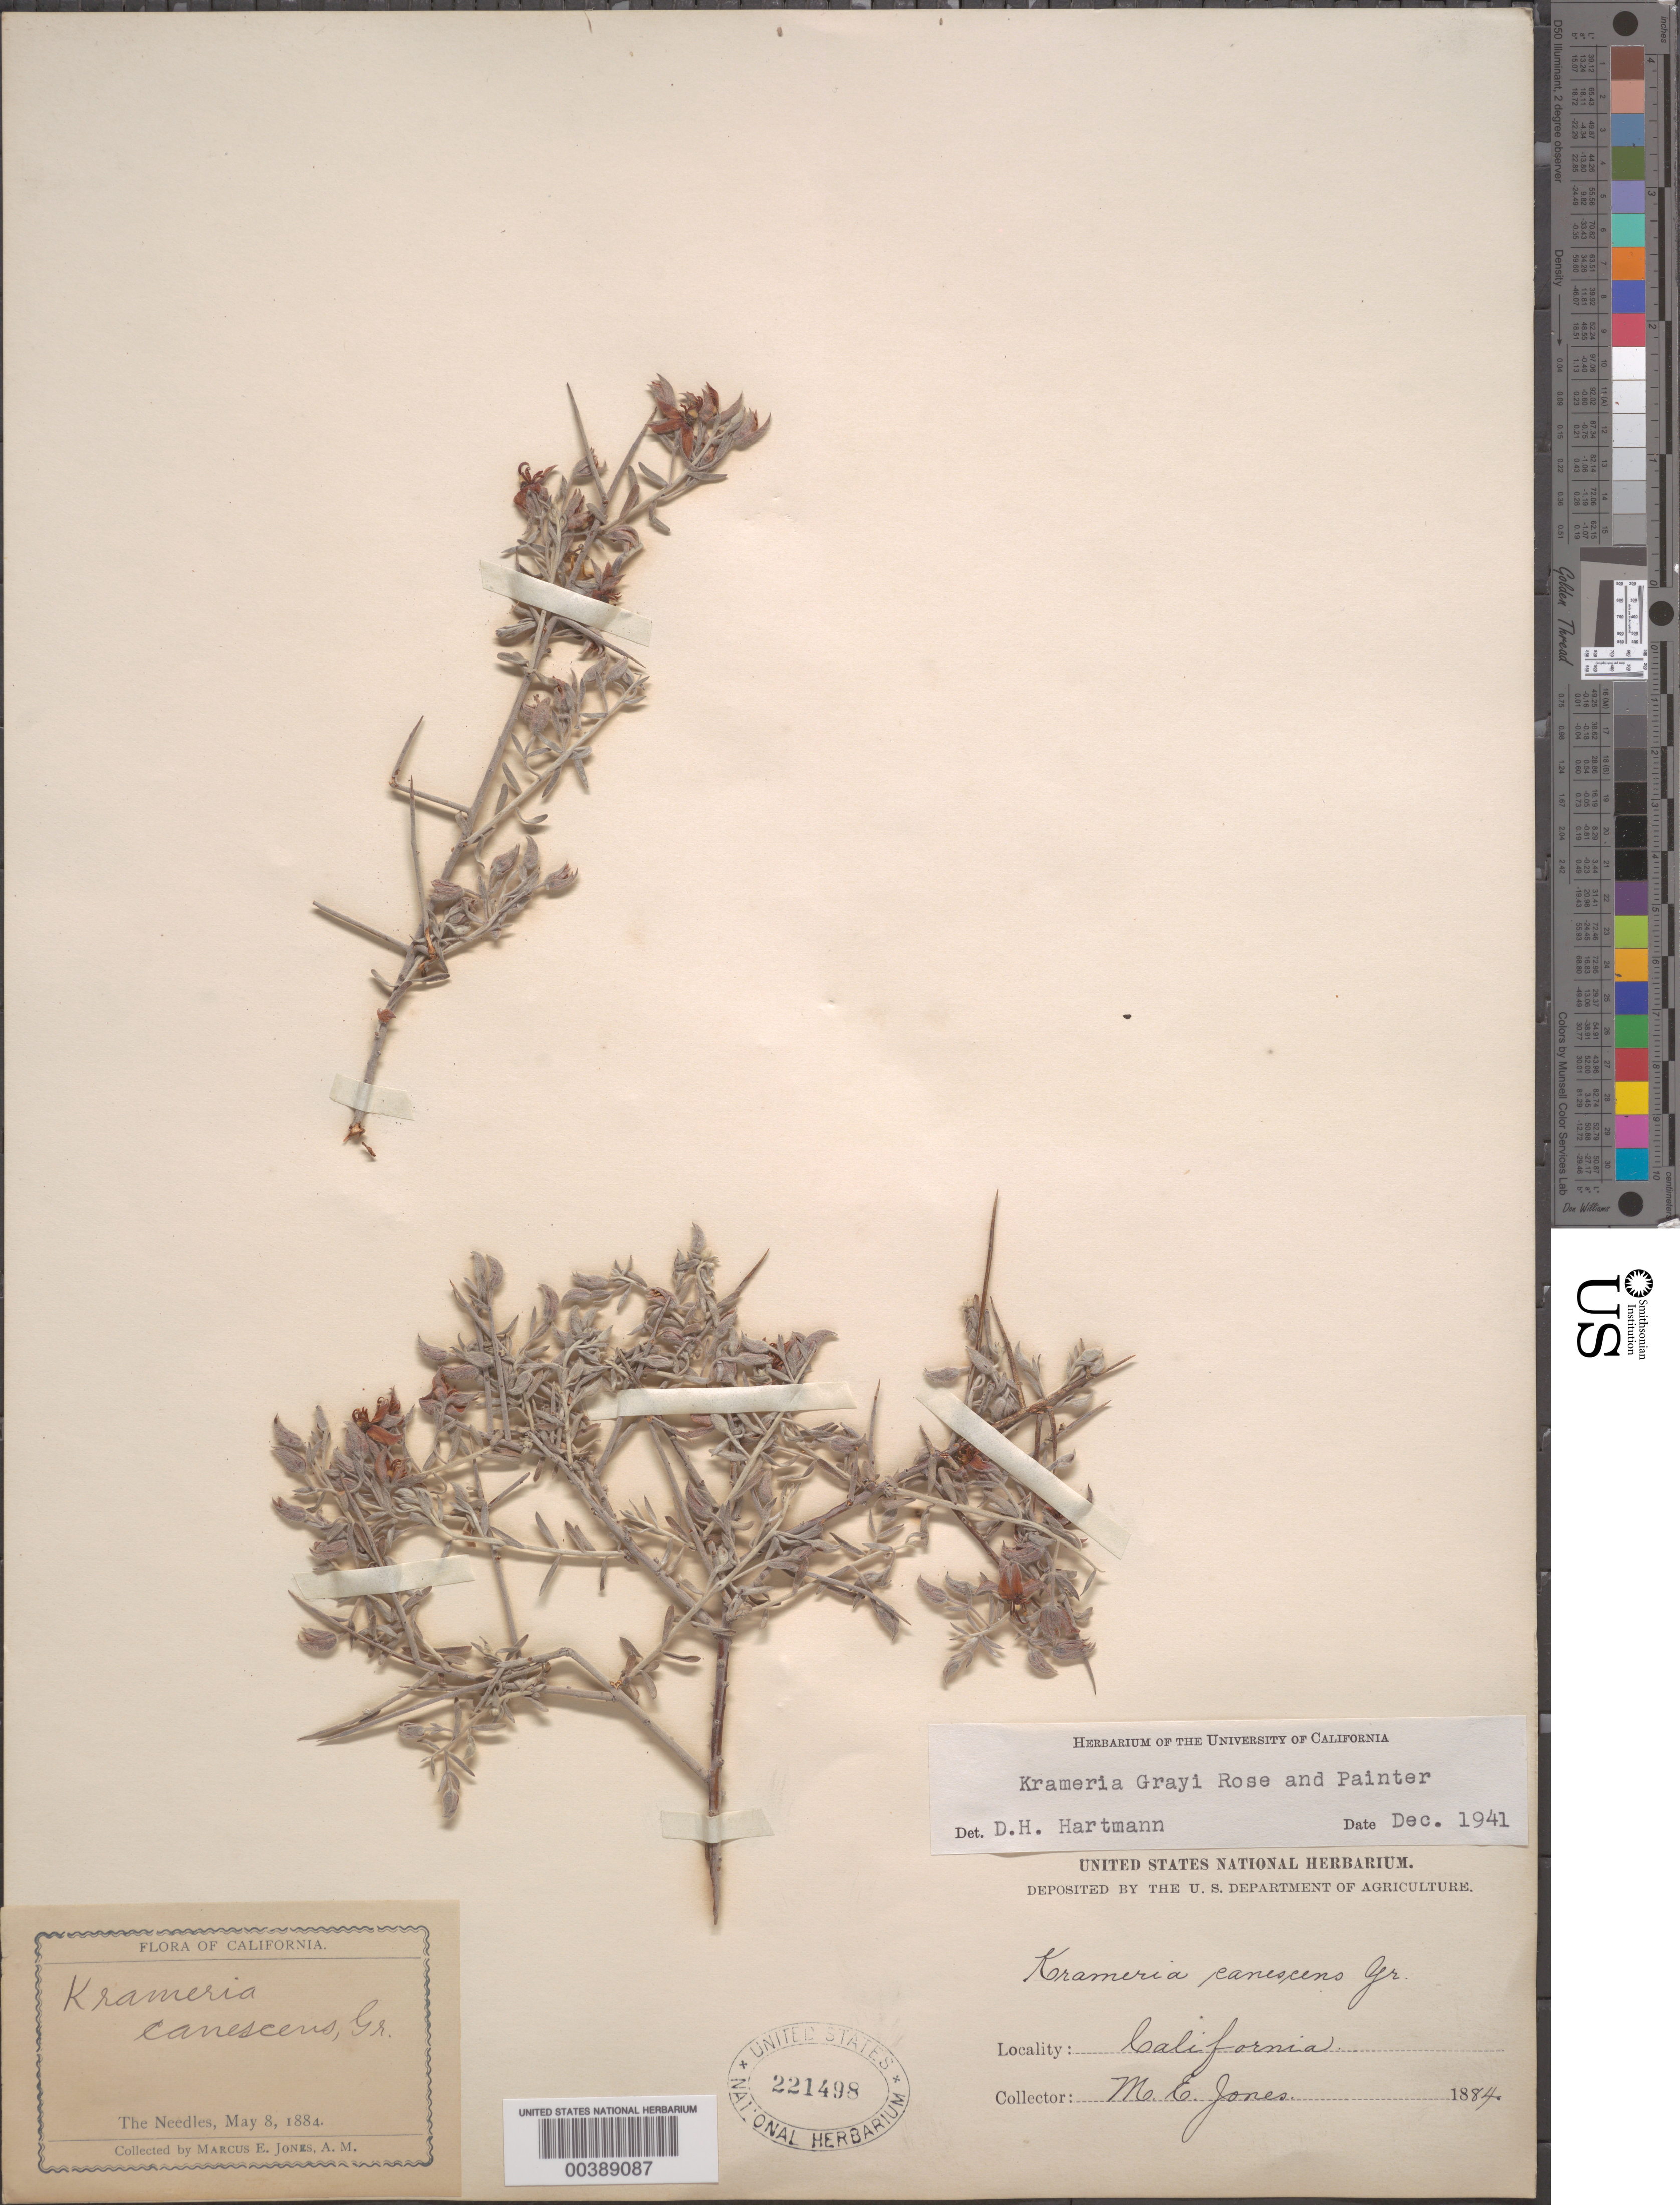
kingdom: Plantae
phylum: Tracheophyta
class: Magnoliopsida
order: Zygophyllales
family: Krameriaceae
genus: Krameria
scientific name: Krameria grayi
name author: Rose & J.H. Painter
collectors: M. E. Jones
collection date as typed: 08 May 1884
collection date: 1884-05-08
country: United States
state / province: California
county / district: San Bernardino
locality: The needles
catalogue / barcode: US 221498